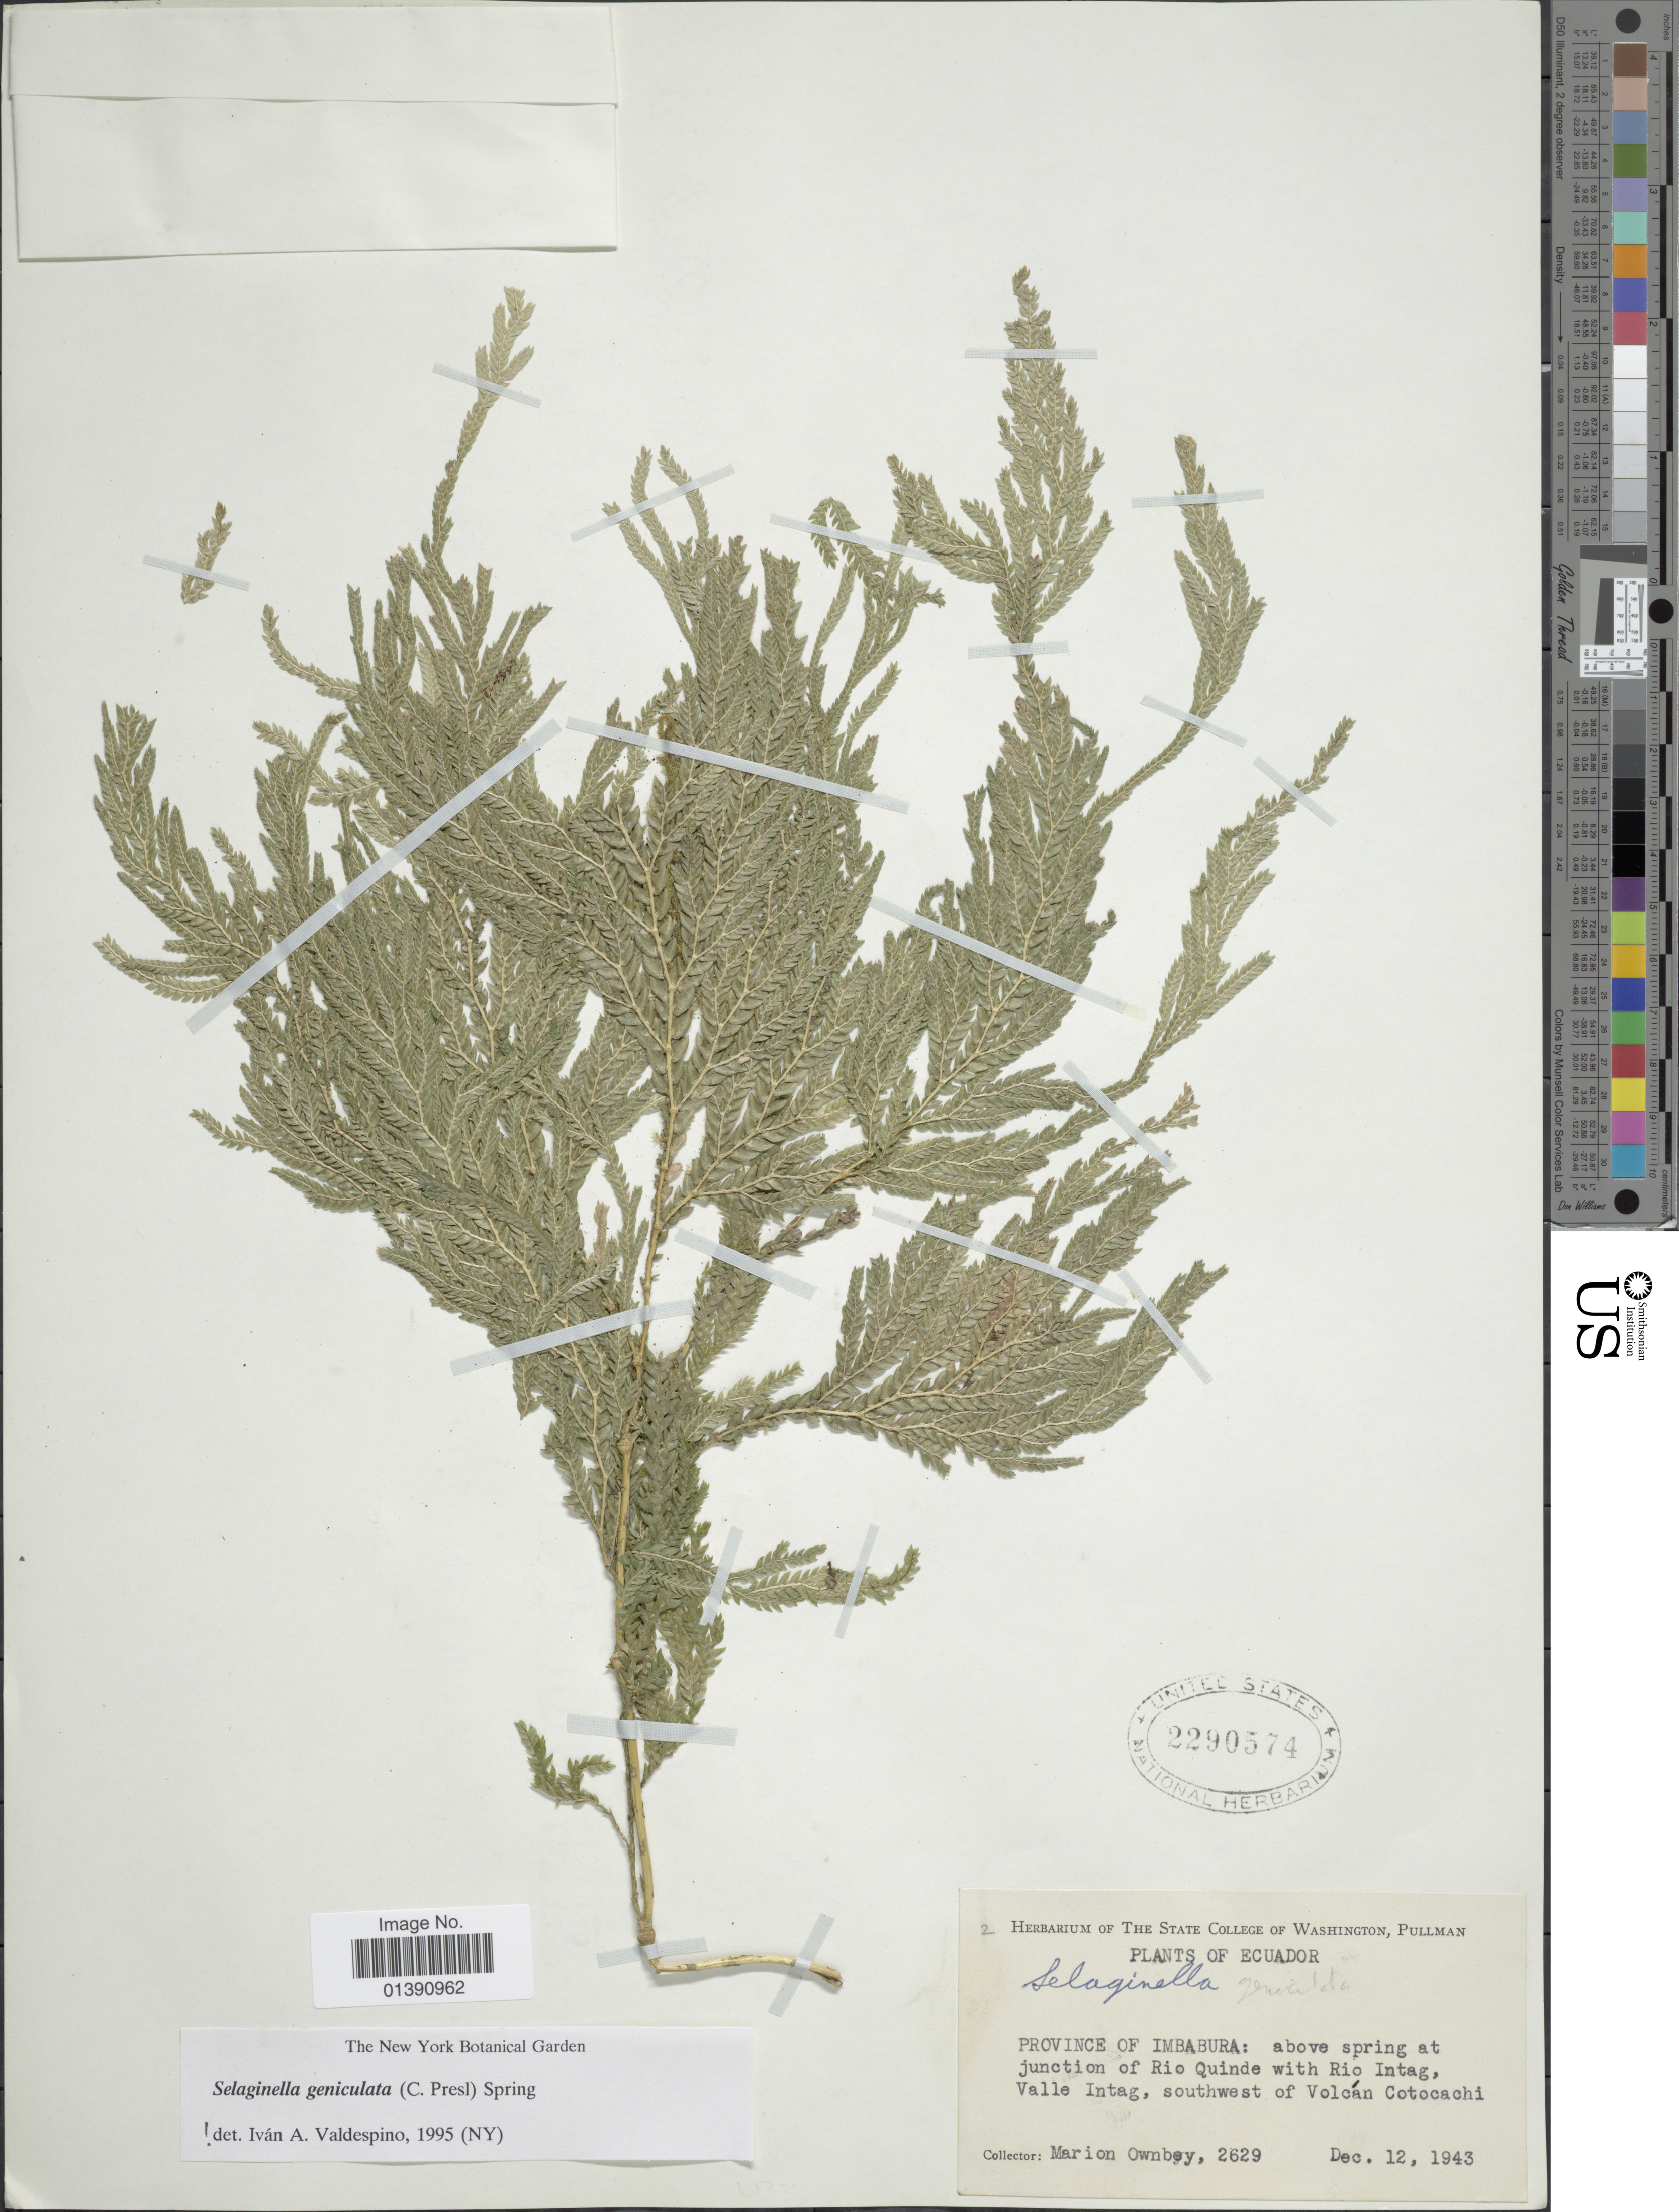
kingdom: Plantae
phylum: Tracheophyta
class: Lycopodiopsida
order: Selaginellales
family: Selaginellaceae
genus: Selaginella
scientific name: Selaginella geniculata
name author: (C. Presl) Spring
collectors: F. M. Ownbey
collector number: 2629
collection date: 1943-12-12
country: Ecuador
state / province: Imbabura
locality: Above spring at junction of Rio Quinde with Rio Intag, Valle Intag, southwest of Volcán Cotocachi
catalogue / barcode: US 2290574